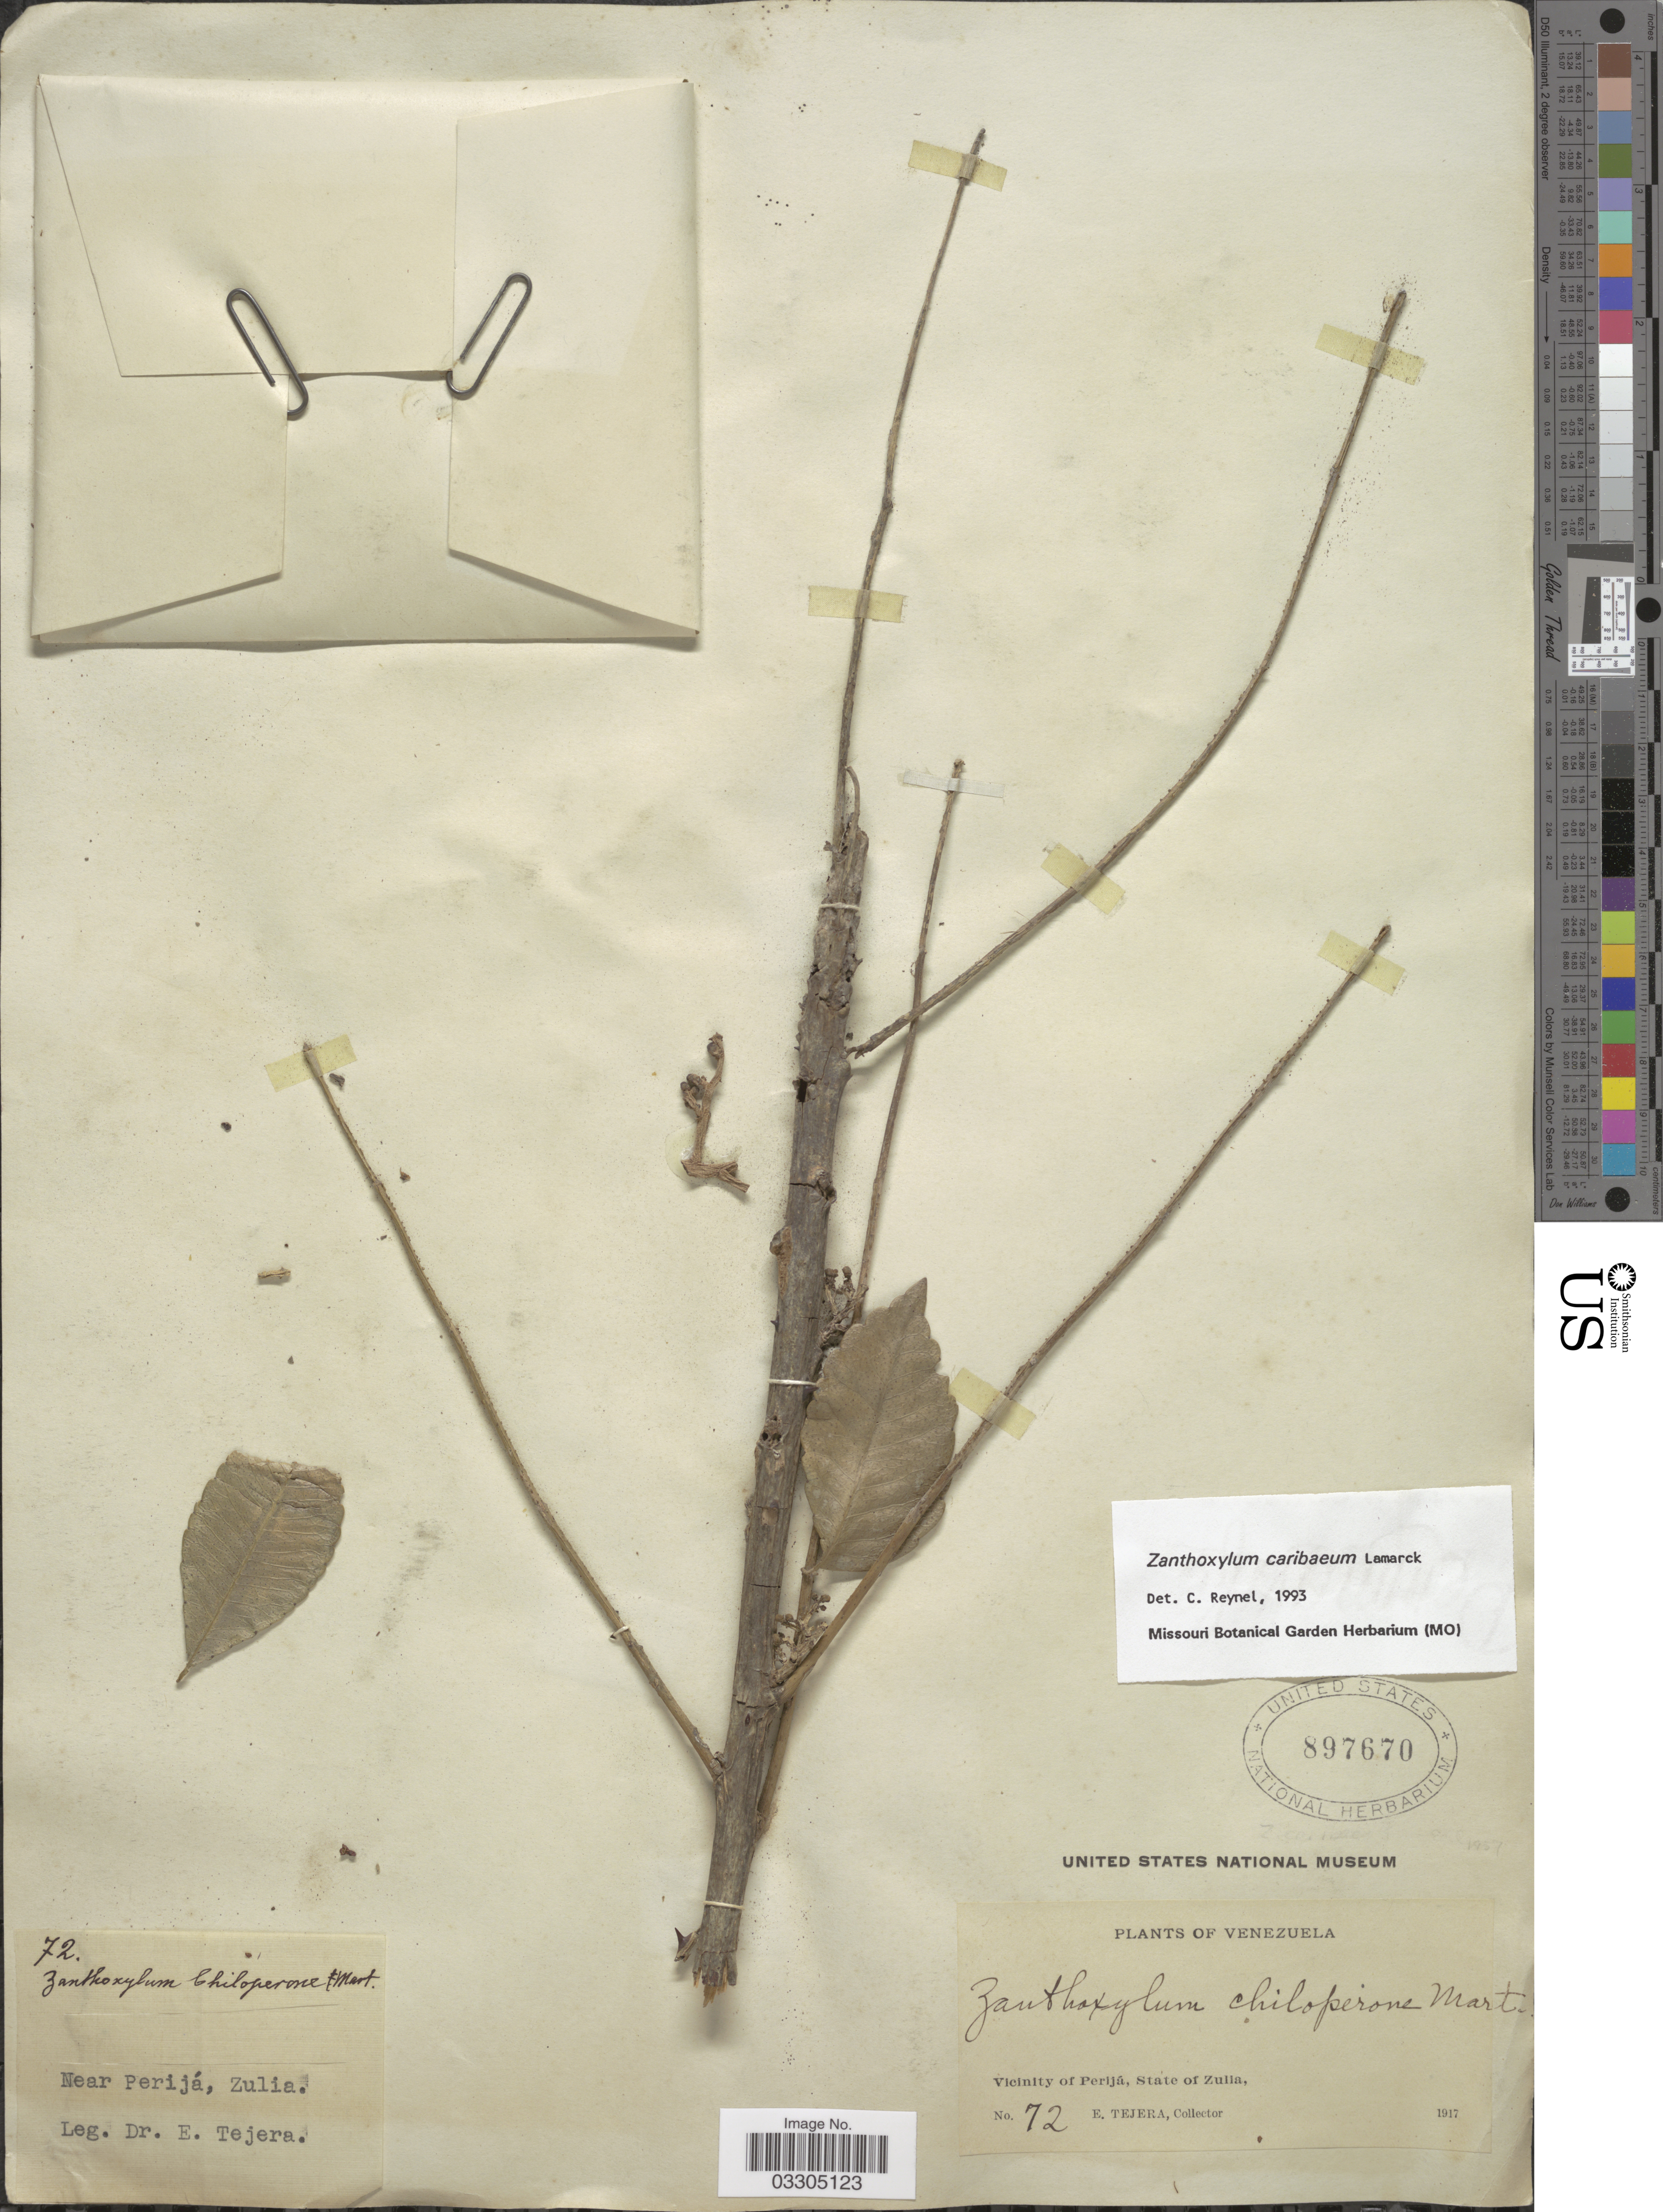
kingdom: Plantae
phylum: Tracheophyta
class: Magnoliopsida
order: Sapindales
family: Rutaceae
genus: Zanthoxylum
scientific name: Zanthoxylum caribaeum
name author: Lam.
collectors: E. Tejera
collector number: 72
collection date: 1917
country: Venezuela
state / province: Zulia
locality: Near Perijá. Vicinity of Perijá.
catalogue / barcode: US 897670